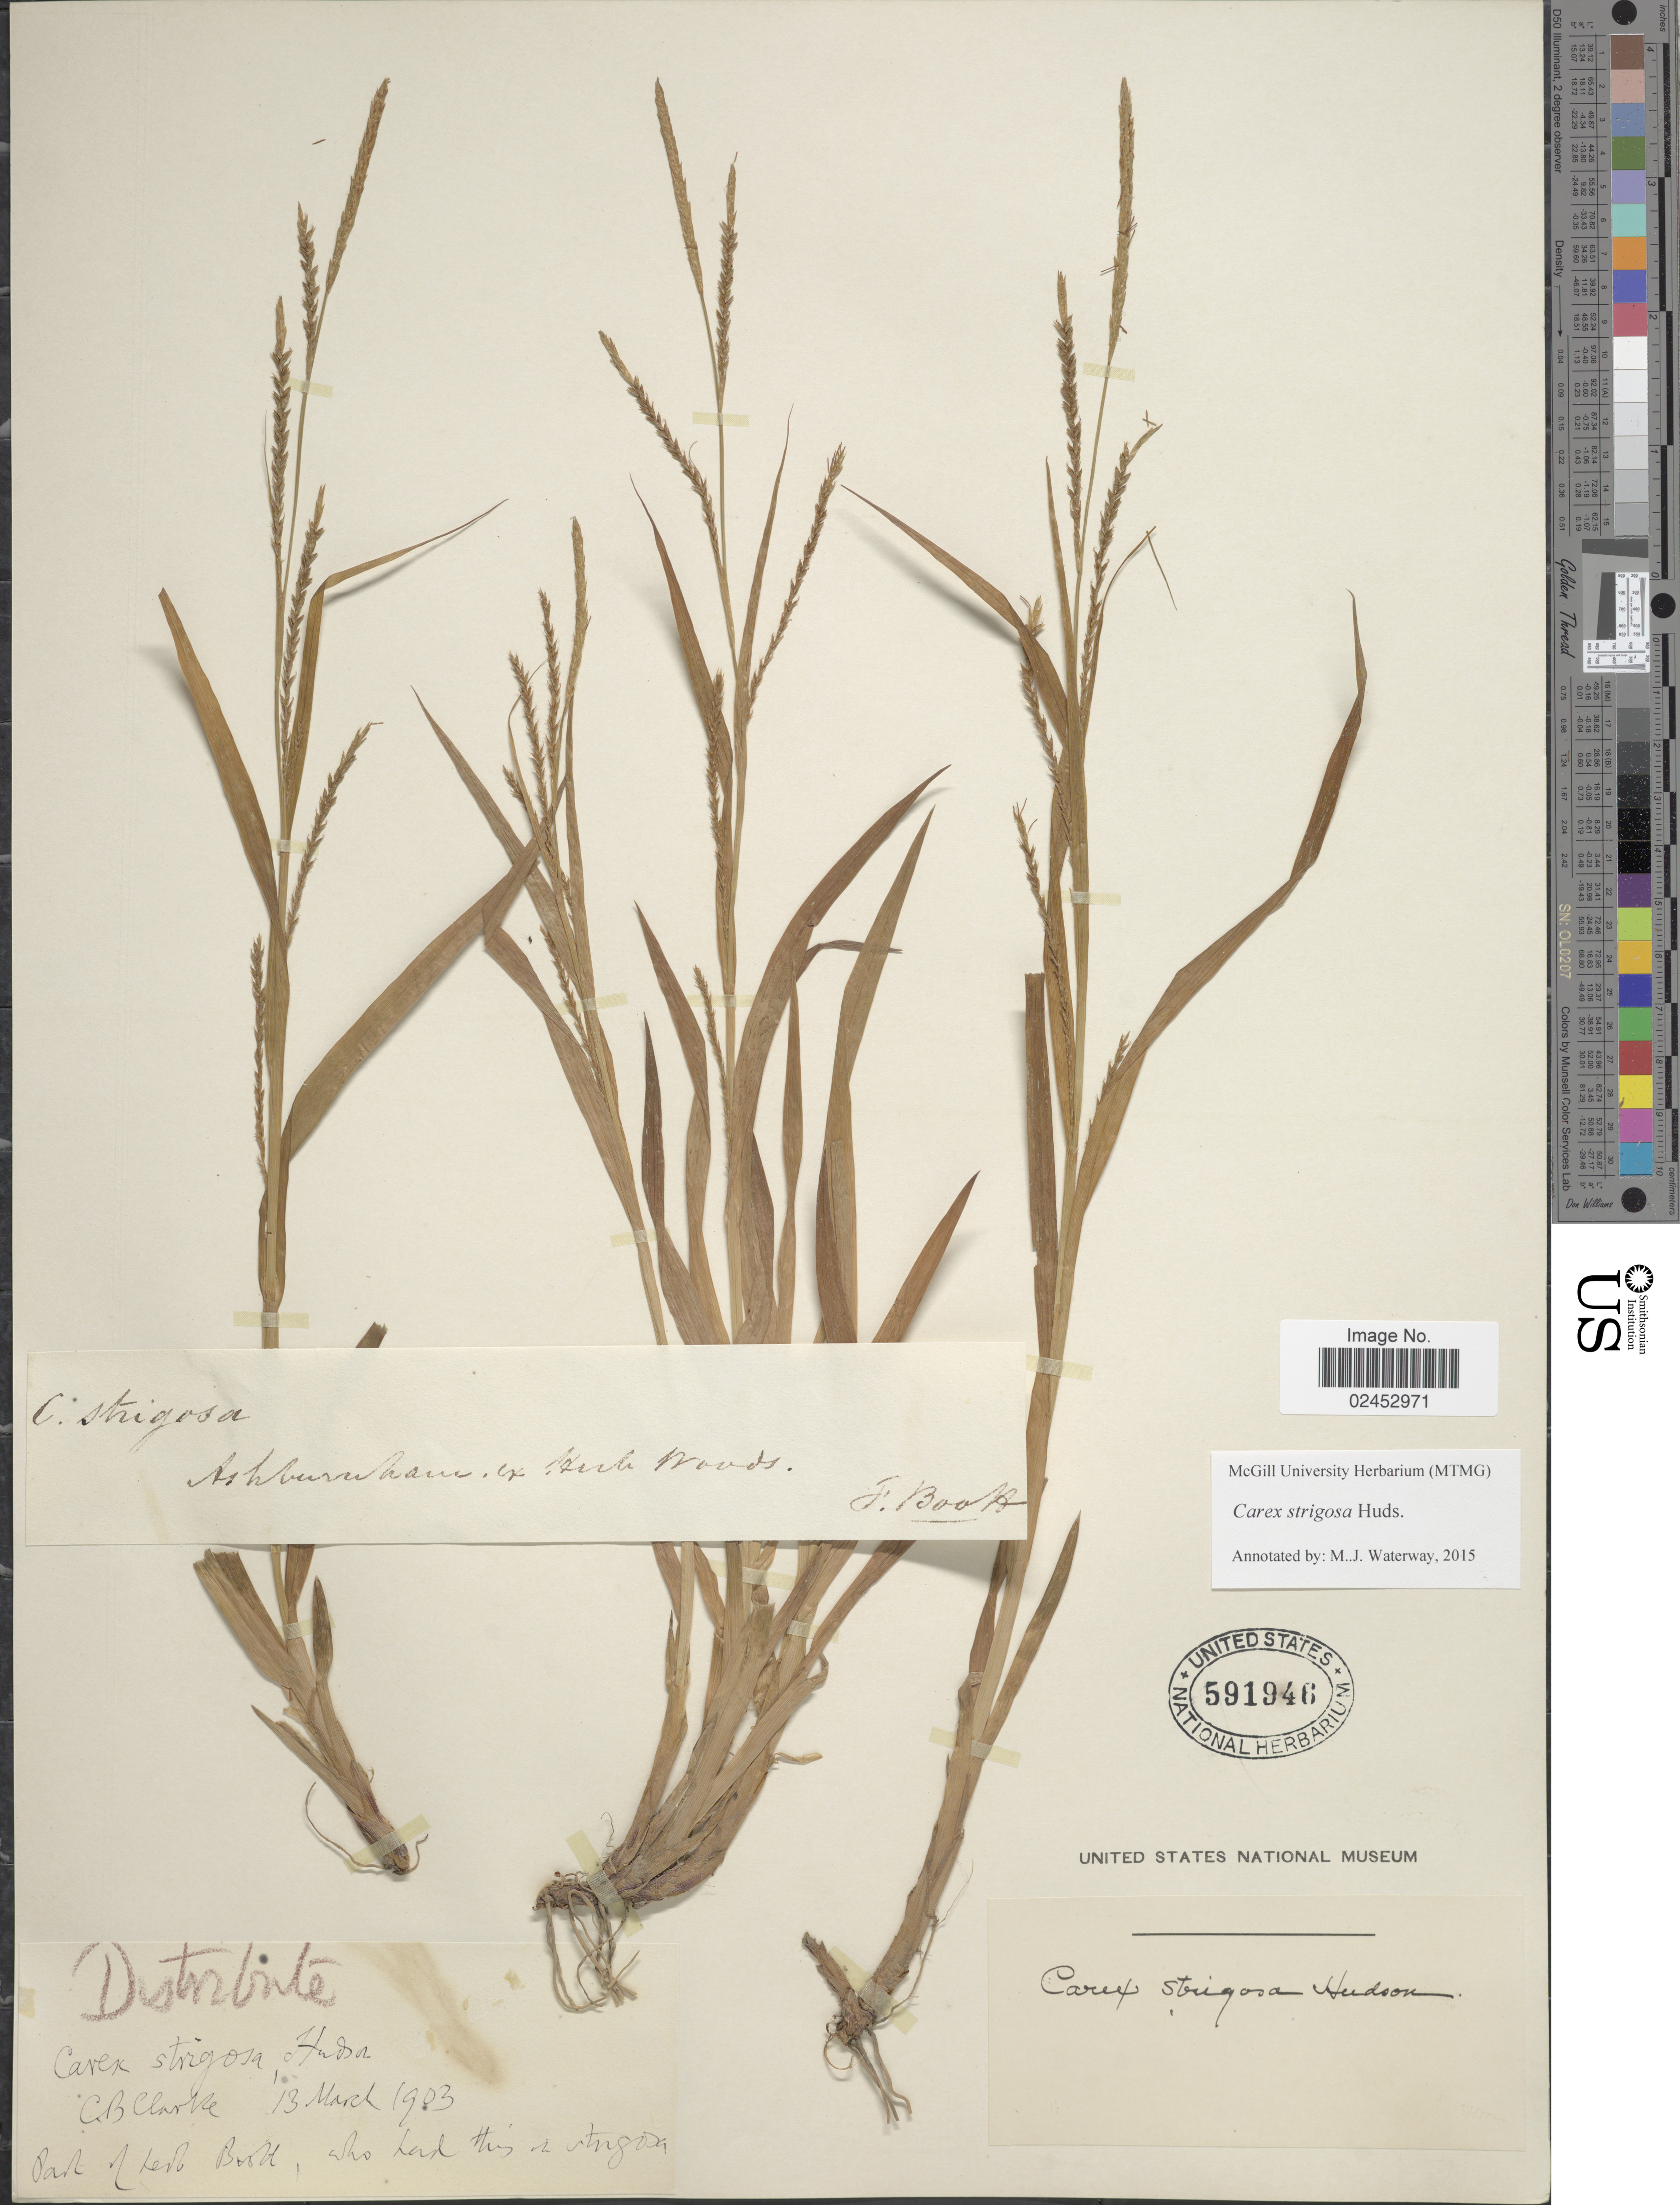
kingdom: Plantae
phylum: Tracheophyta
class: Liliopsida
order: Poales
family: Cyperaceae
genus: Carex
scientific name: Carex strigosa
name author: Huds.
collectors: F. M. B. Boott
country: United States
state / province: Massachusetts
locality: Ashburnham, ex Herb Woods.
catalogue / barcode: US 591946